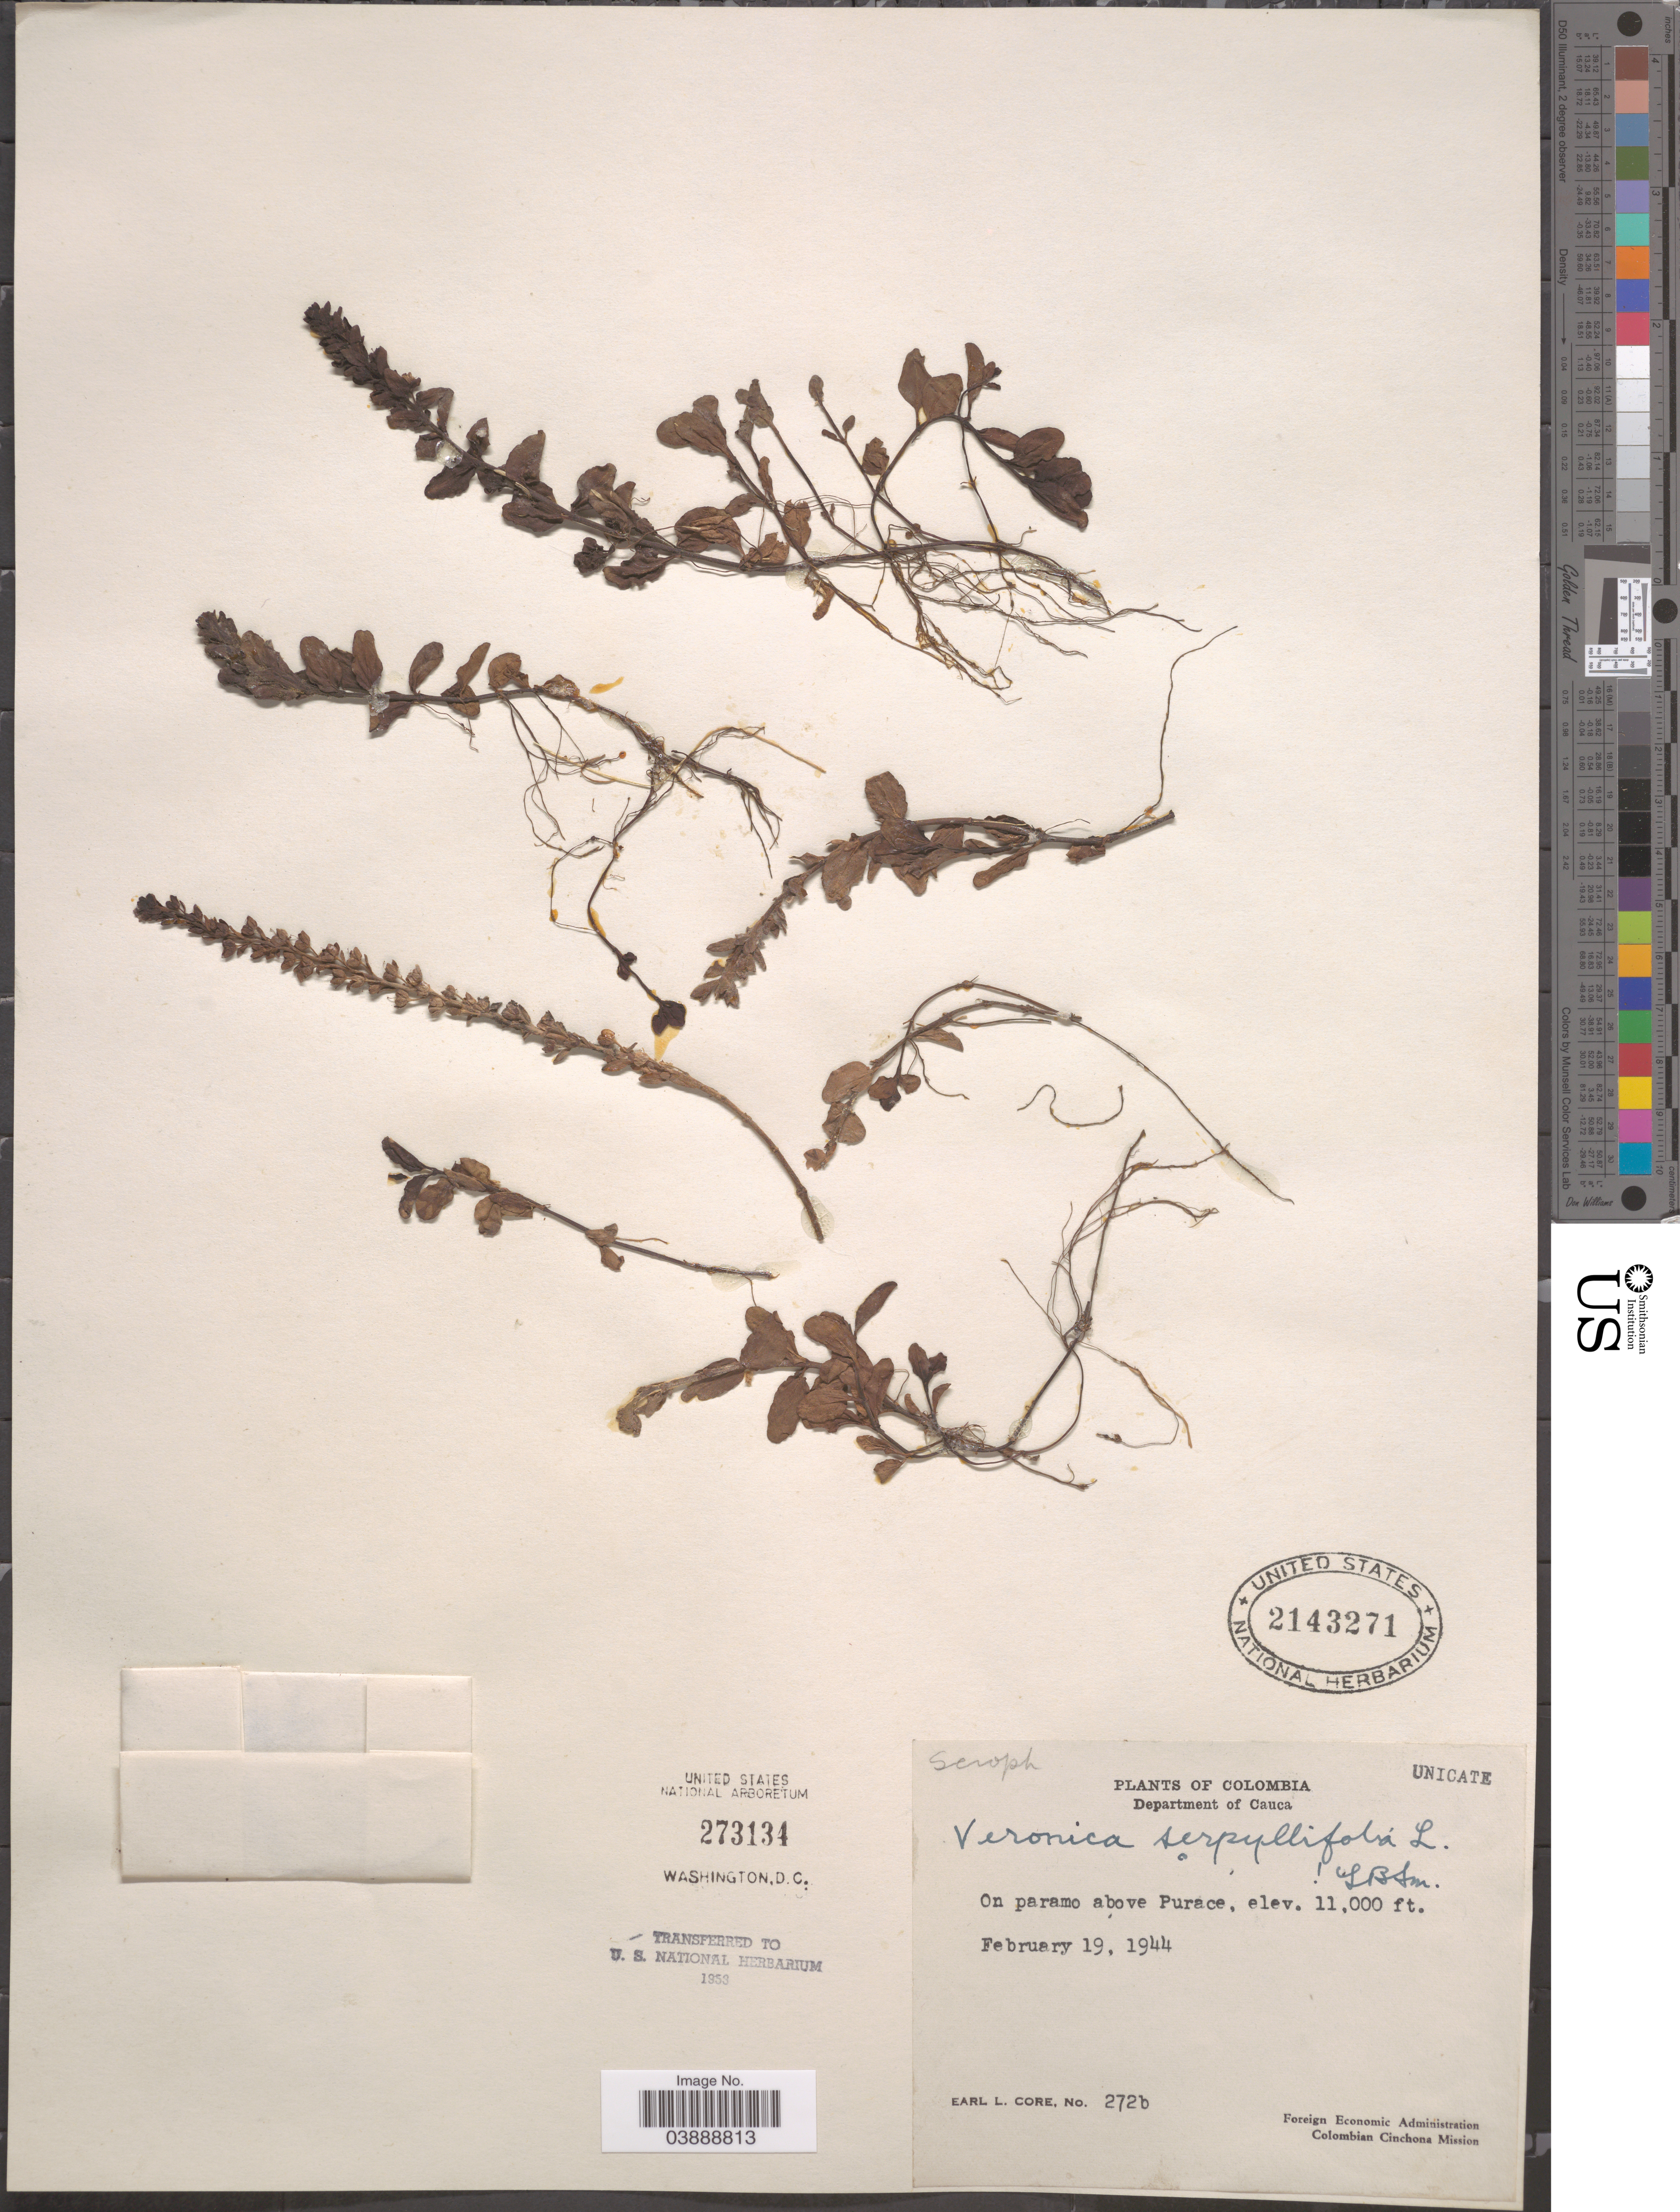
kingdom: Plantae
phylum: Tracheophyta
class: Magnoliopsida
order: Lamiales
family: Plantaginaceae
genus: Veronica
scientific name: Veronica serpyllifolia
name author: L.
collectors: E. L. Core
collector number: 272b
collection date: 1944-02-19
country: Colombia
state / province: Cauca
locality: Department of Cauca. On paramo above Purace.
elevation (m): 3353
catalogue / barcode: US 2143271